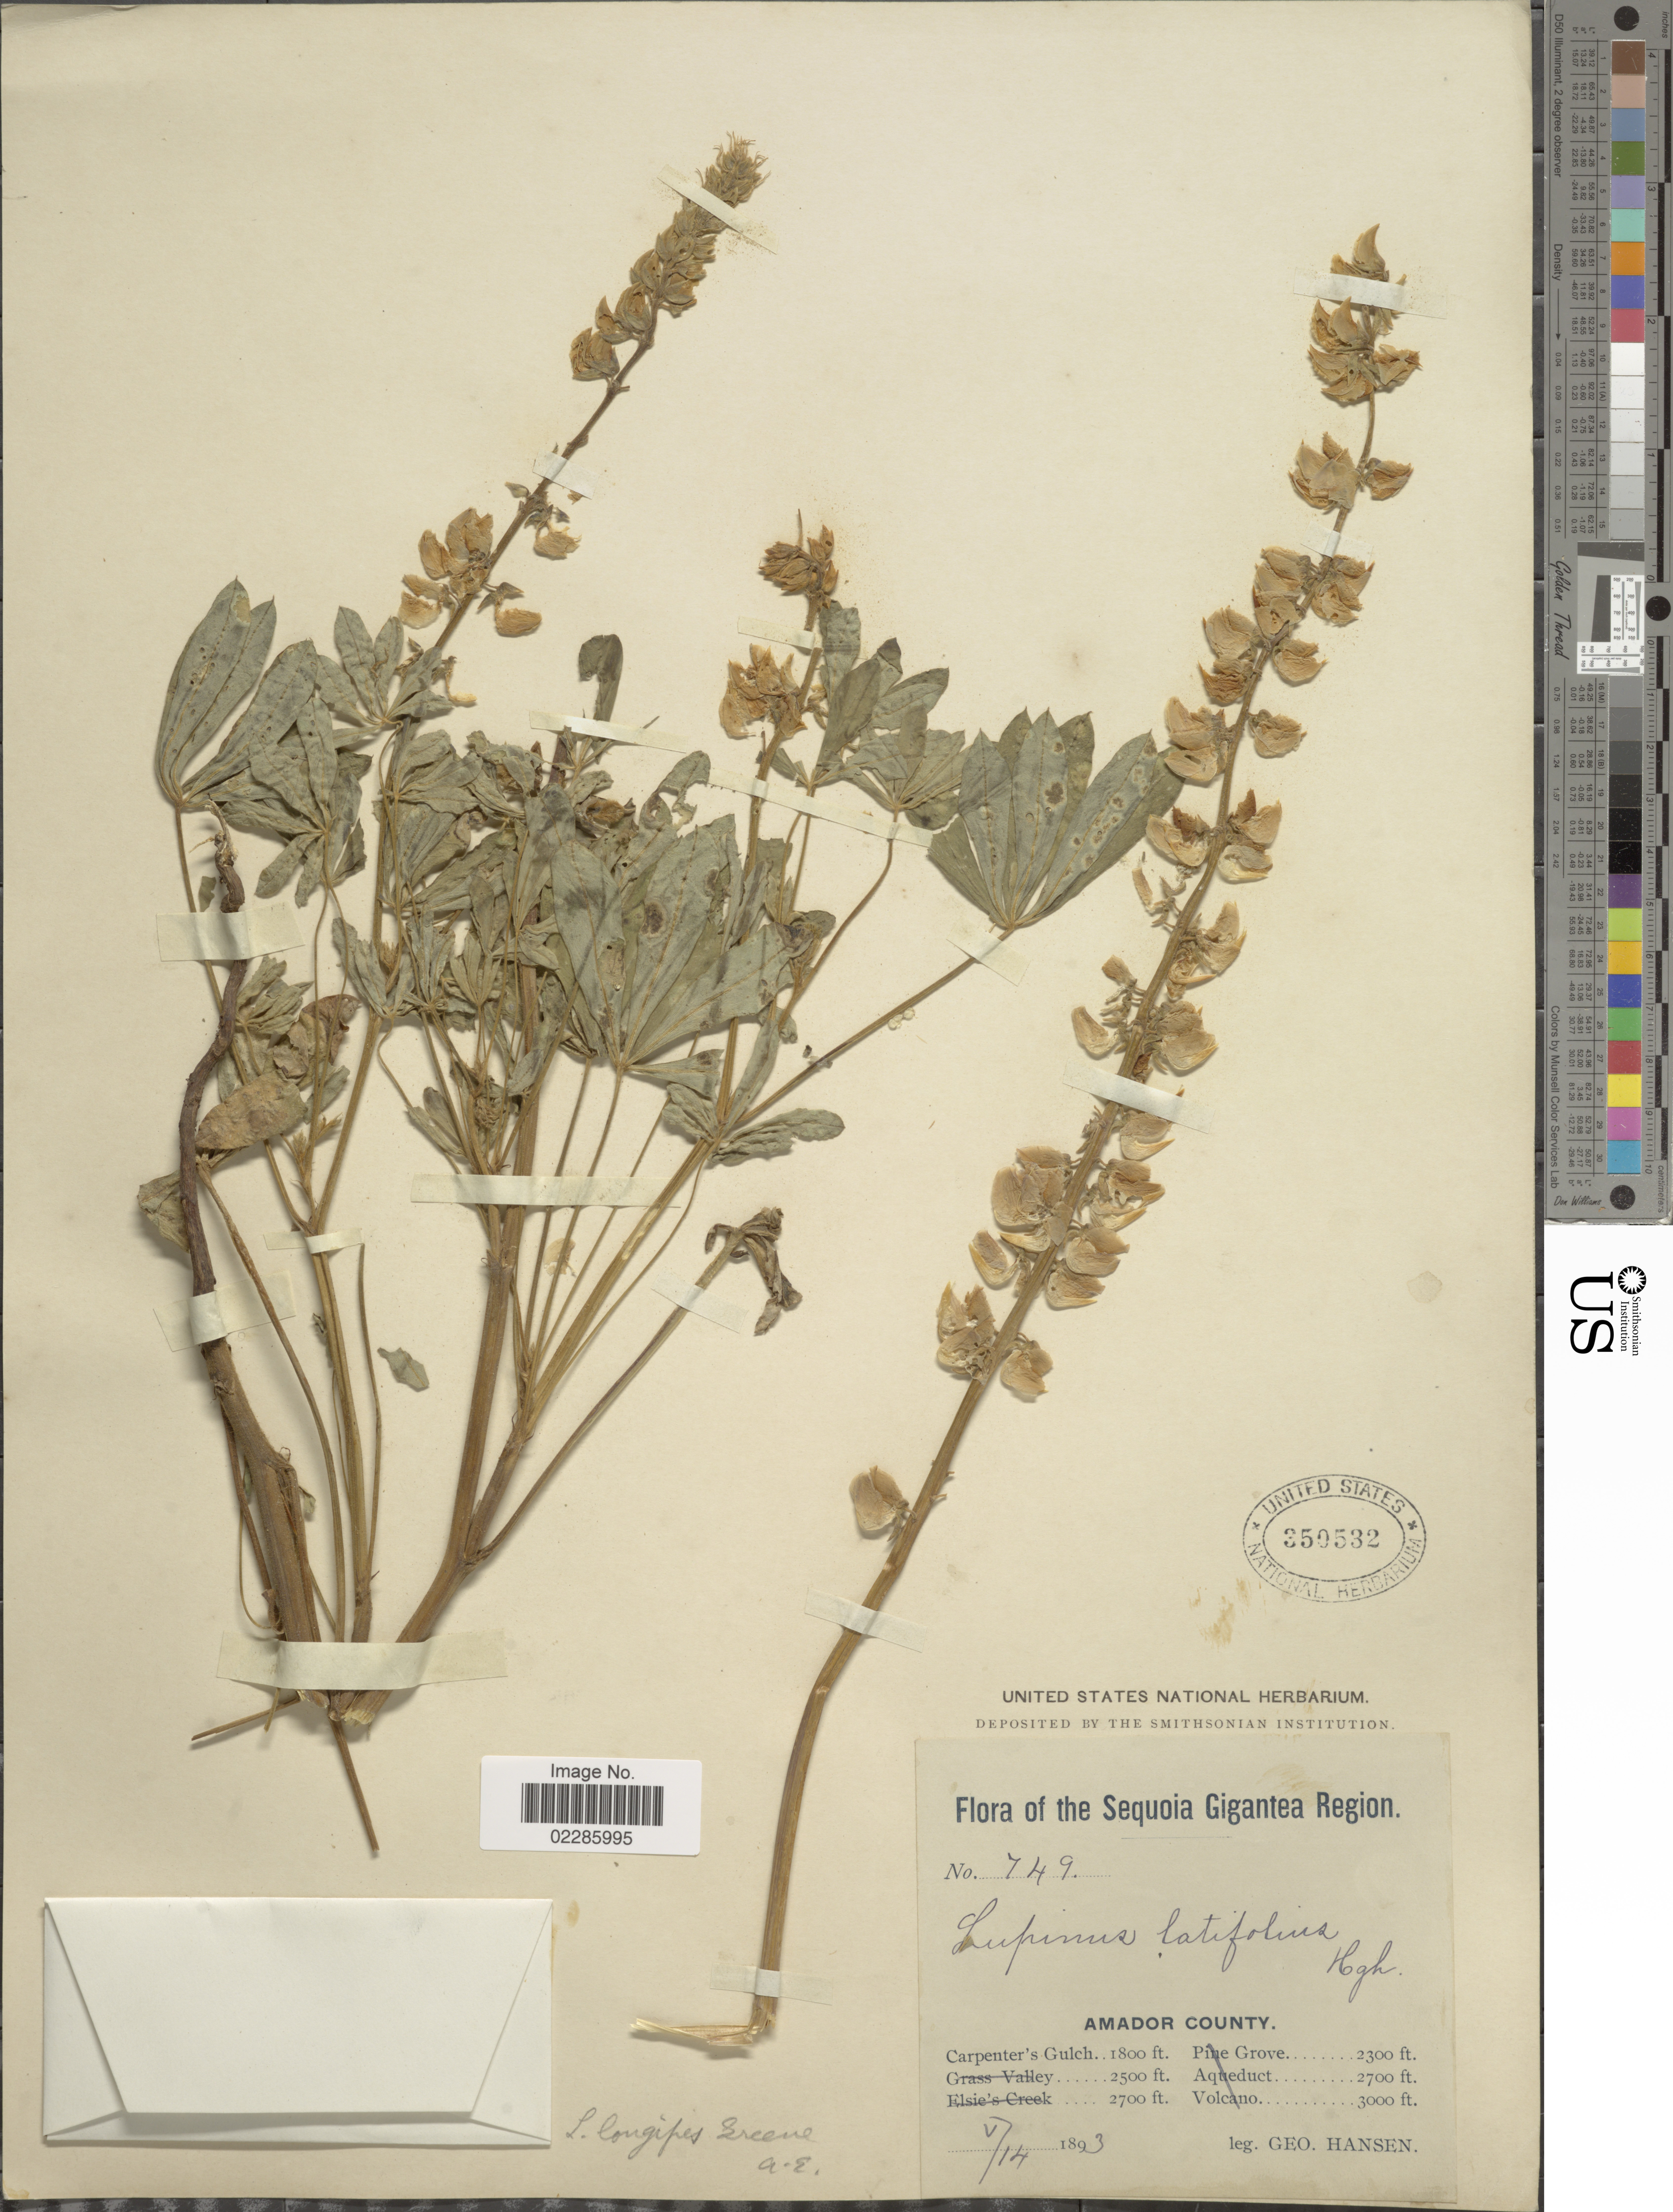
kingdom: Plantae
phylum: Tracheophyta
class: Magnoliopsida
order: Fabales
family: Fabaceae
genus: Lupinus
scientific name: Lupinus longipes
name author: Greene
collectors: G. Hansen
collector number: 749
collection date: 1893-05-14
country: United States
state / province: California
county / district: Amador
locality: The Sequoia Gigantea Region, Amador County, Carpenter's Gulch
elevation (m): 549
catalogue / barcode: US 350532